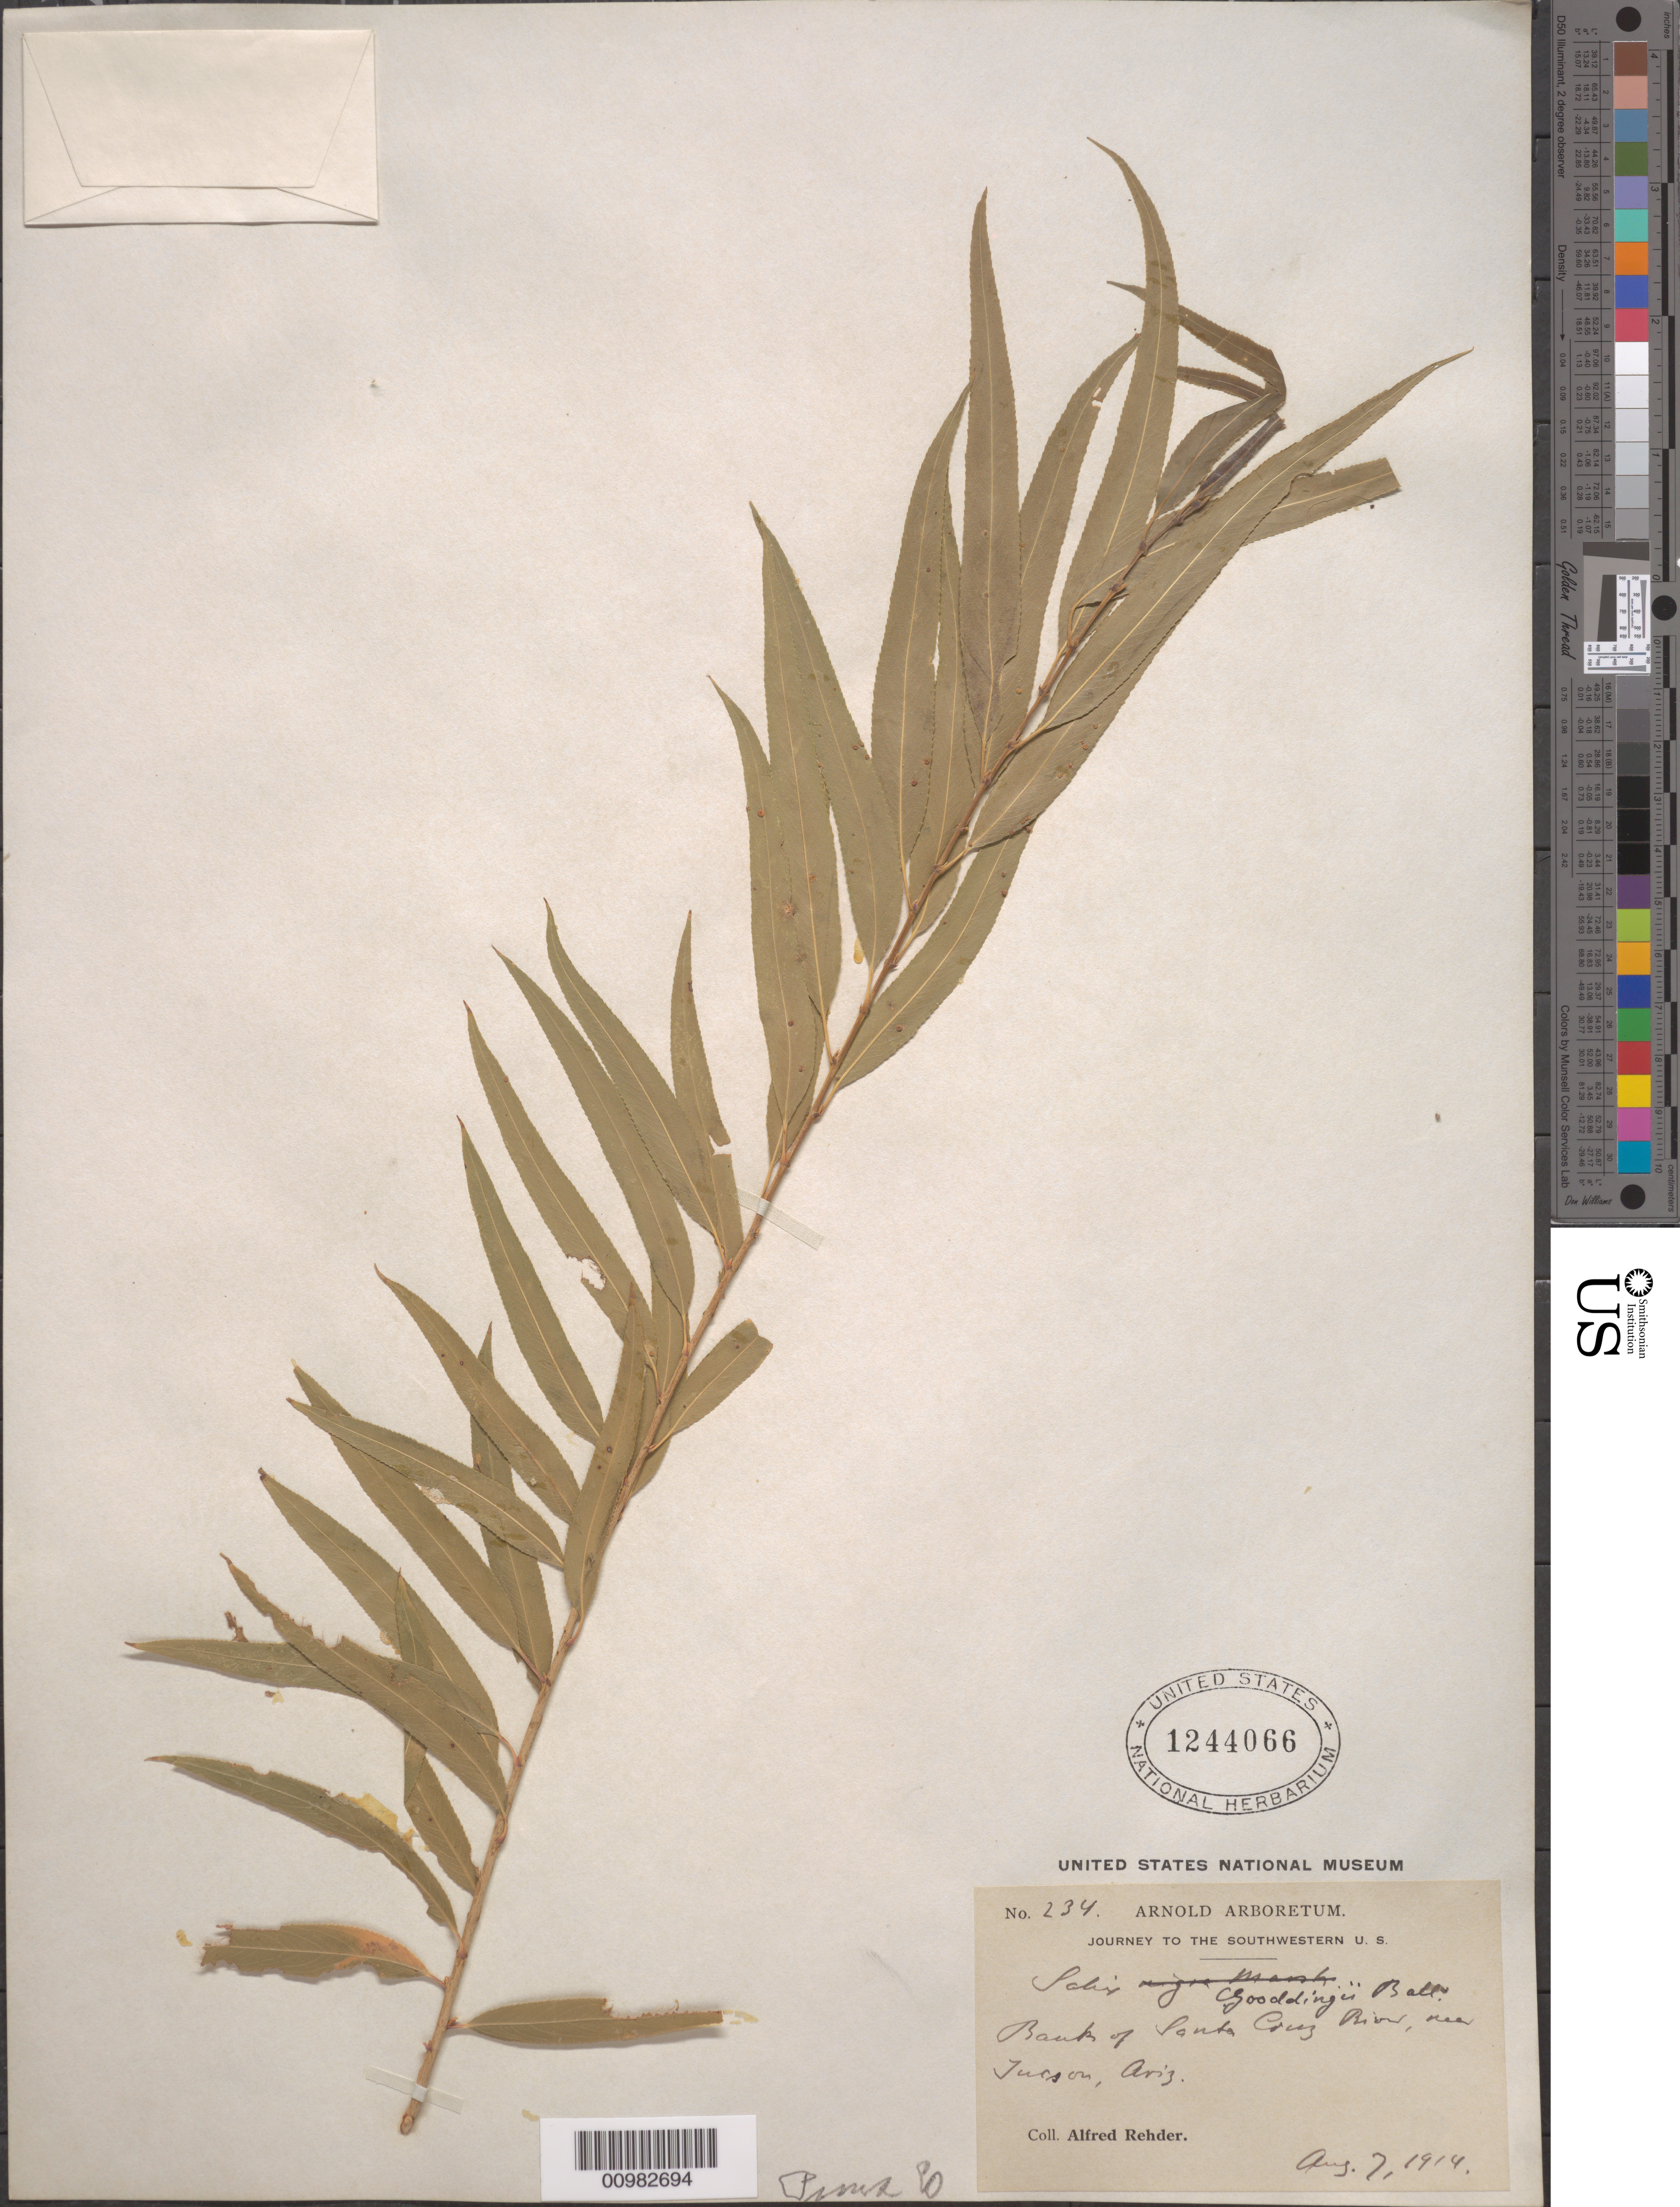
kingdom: Plantae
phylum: Tracheophyta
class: Magnoliopsida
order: Malpighiales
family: Salicaceae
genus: Salix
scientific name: Salix gooddingii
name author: C.R. Ball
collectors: A. Rehder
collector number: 234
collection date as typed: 07 Aug 1914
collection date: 1914-08-07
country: United States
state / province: Arizona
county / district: Pima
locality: Bank of Santa Cruz River near Tucson.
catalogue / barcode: US 1244066